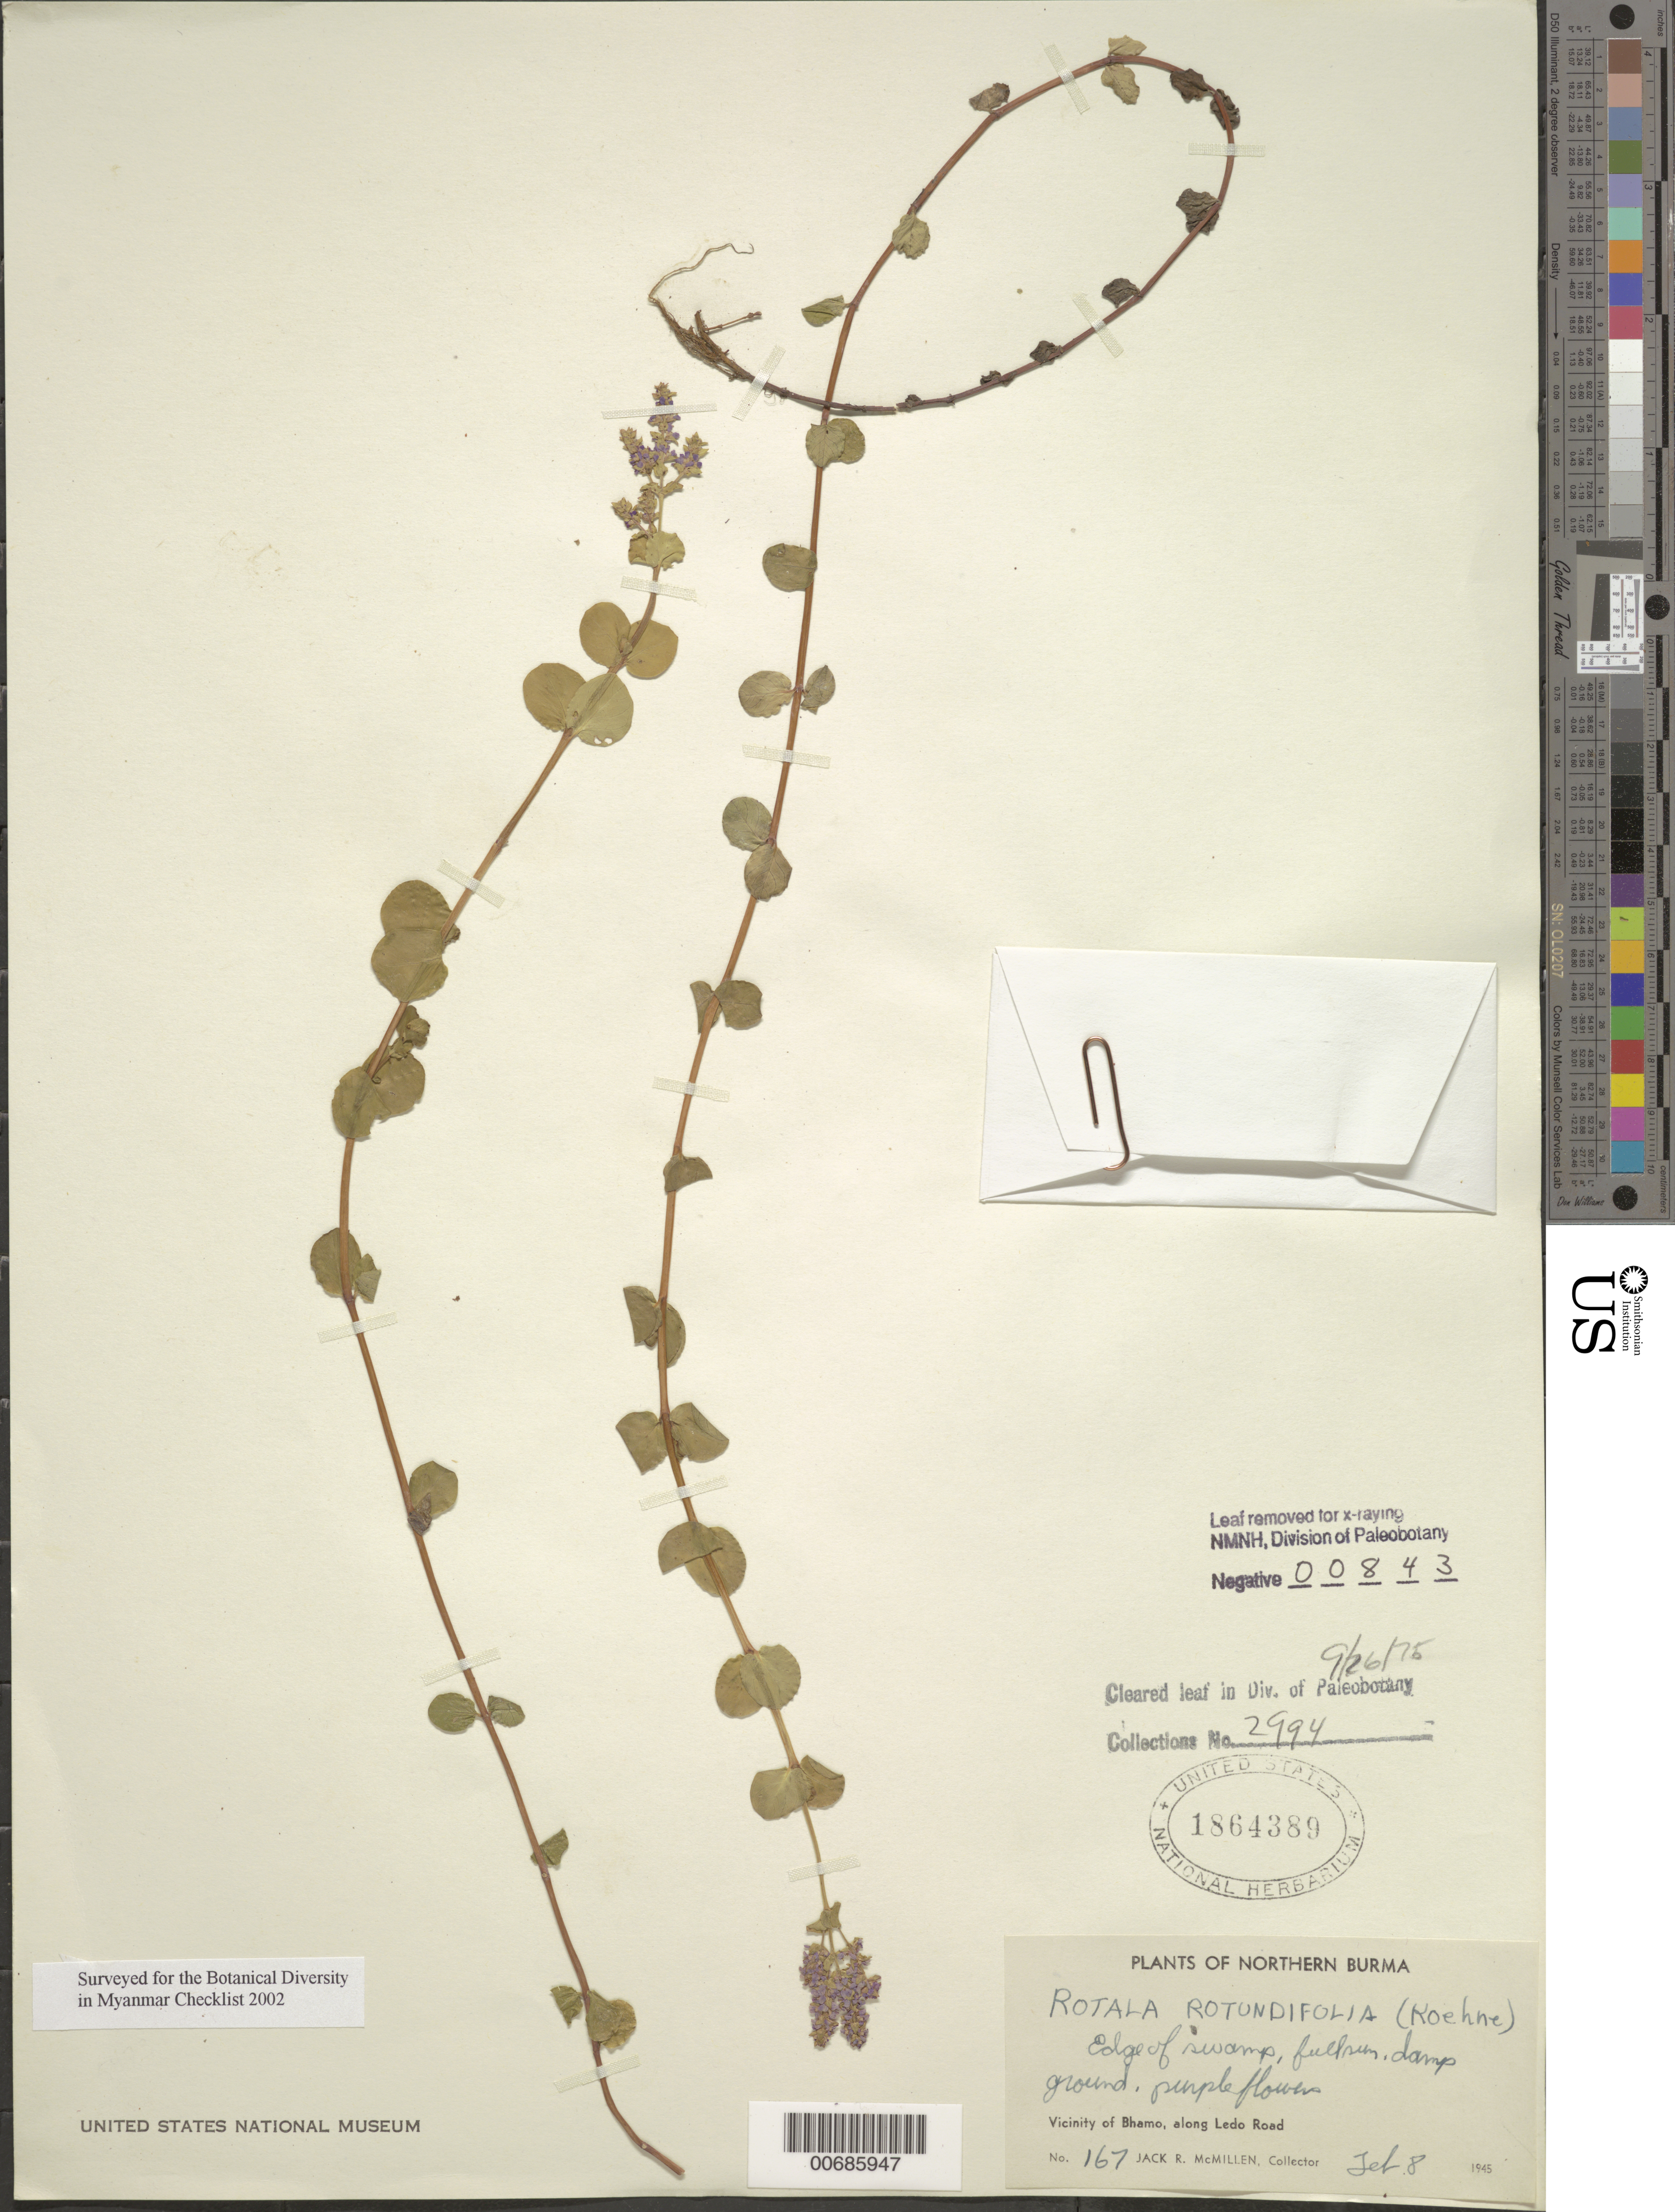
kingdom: Plantae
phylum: Tracheophyta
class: Magnoliopsida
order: Myrtales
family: Lythraceae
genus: Rotala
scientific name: Rotala rotundifolia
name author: (Buch.-Ham. & Roxb.) Koehne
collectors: J. McMillen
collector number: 167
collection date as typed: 08 Feb 1945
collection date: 1945-02-08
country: Myanmar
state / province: Kachin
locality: Bhamo, along Ledo Road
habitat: Edge of swamp, full sun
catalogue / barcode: US 1864389